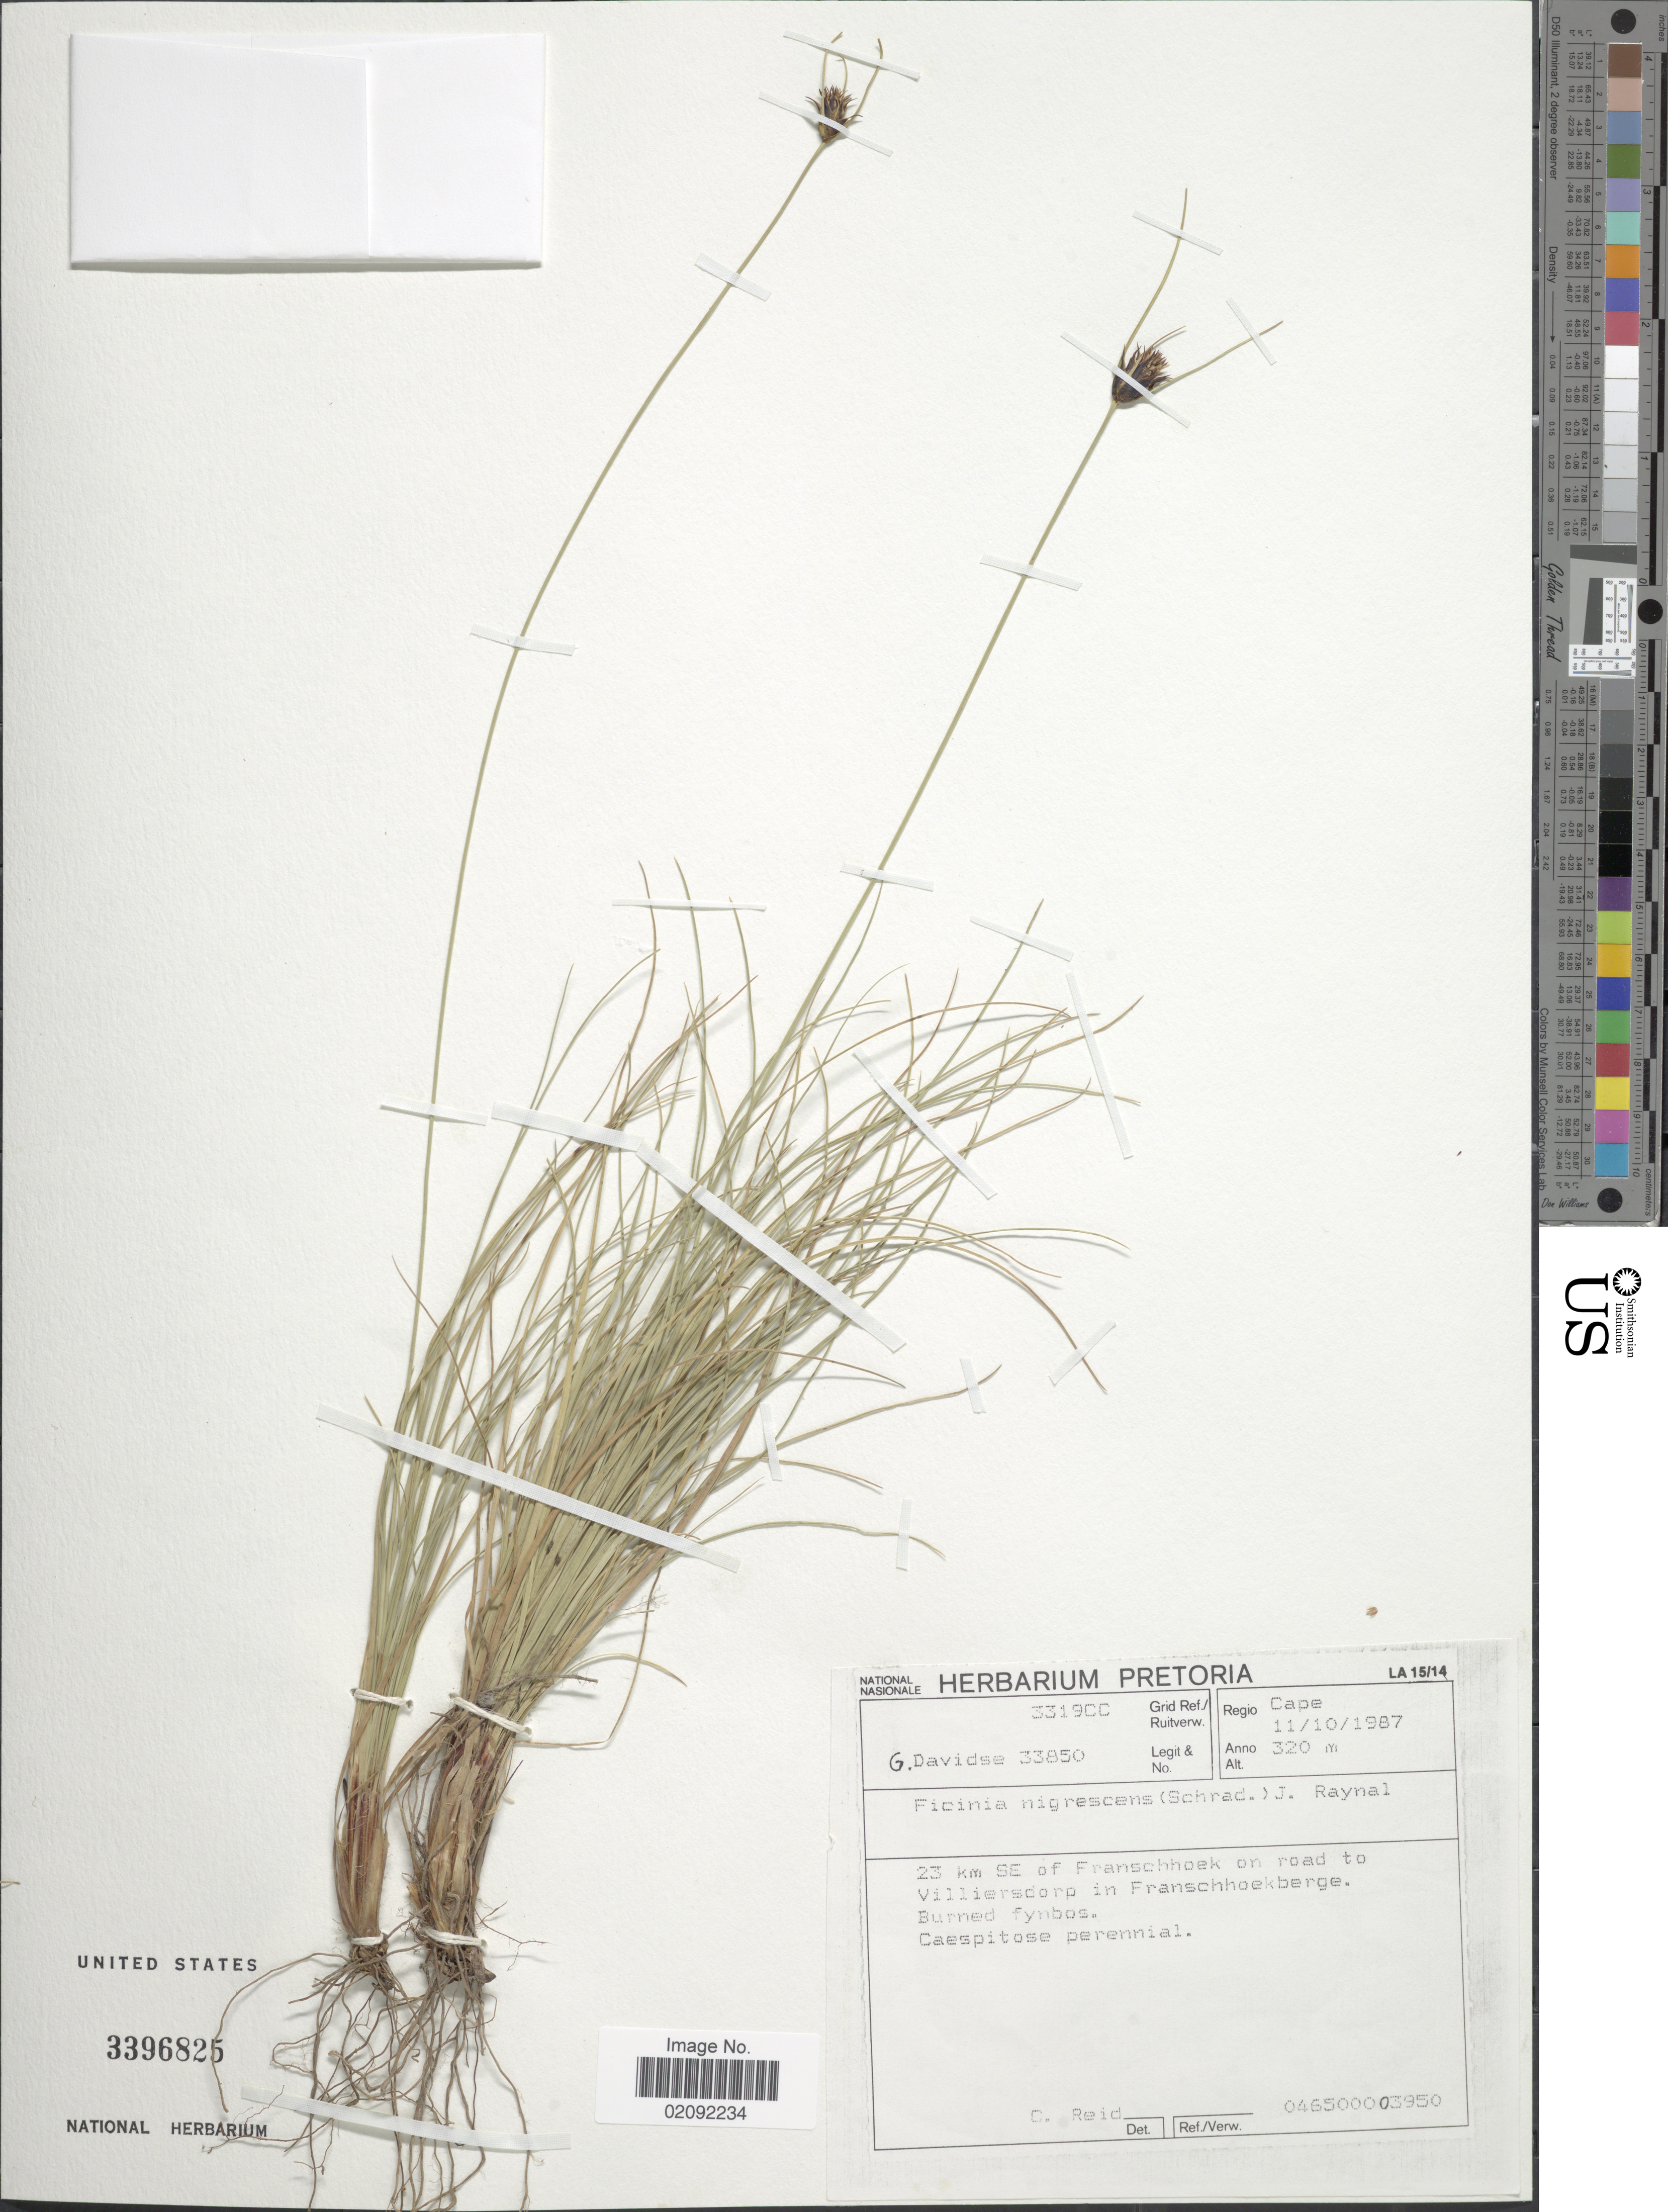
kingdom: Plantae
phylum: Tracheophyta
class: Liliopsida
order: Poales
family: Cyperaceae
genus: Ficinia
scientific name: Ficinia nigrescens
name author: (Schrad.) J. Raynal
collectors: G. Davidse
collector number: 33850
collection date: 1987-10-11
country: South Africa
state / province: Western Cape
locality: Regio Cape, 23 km SE of Franschhoek on road to Villiersdorp in Franschhoekberge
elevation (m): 320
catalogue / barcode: US 3396825